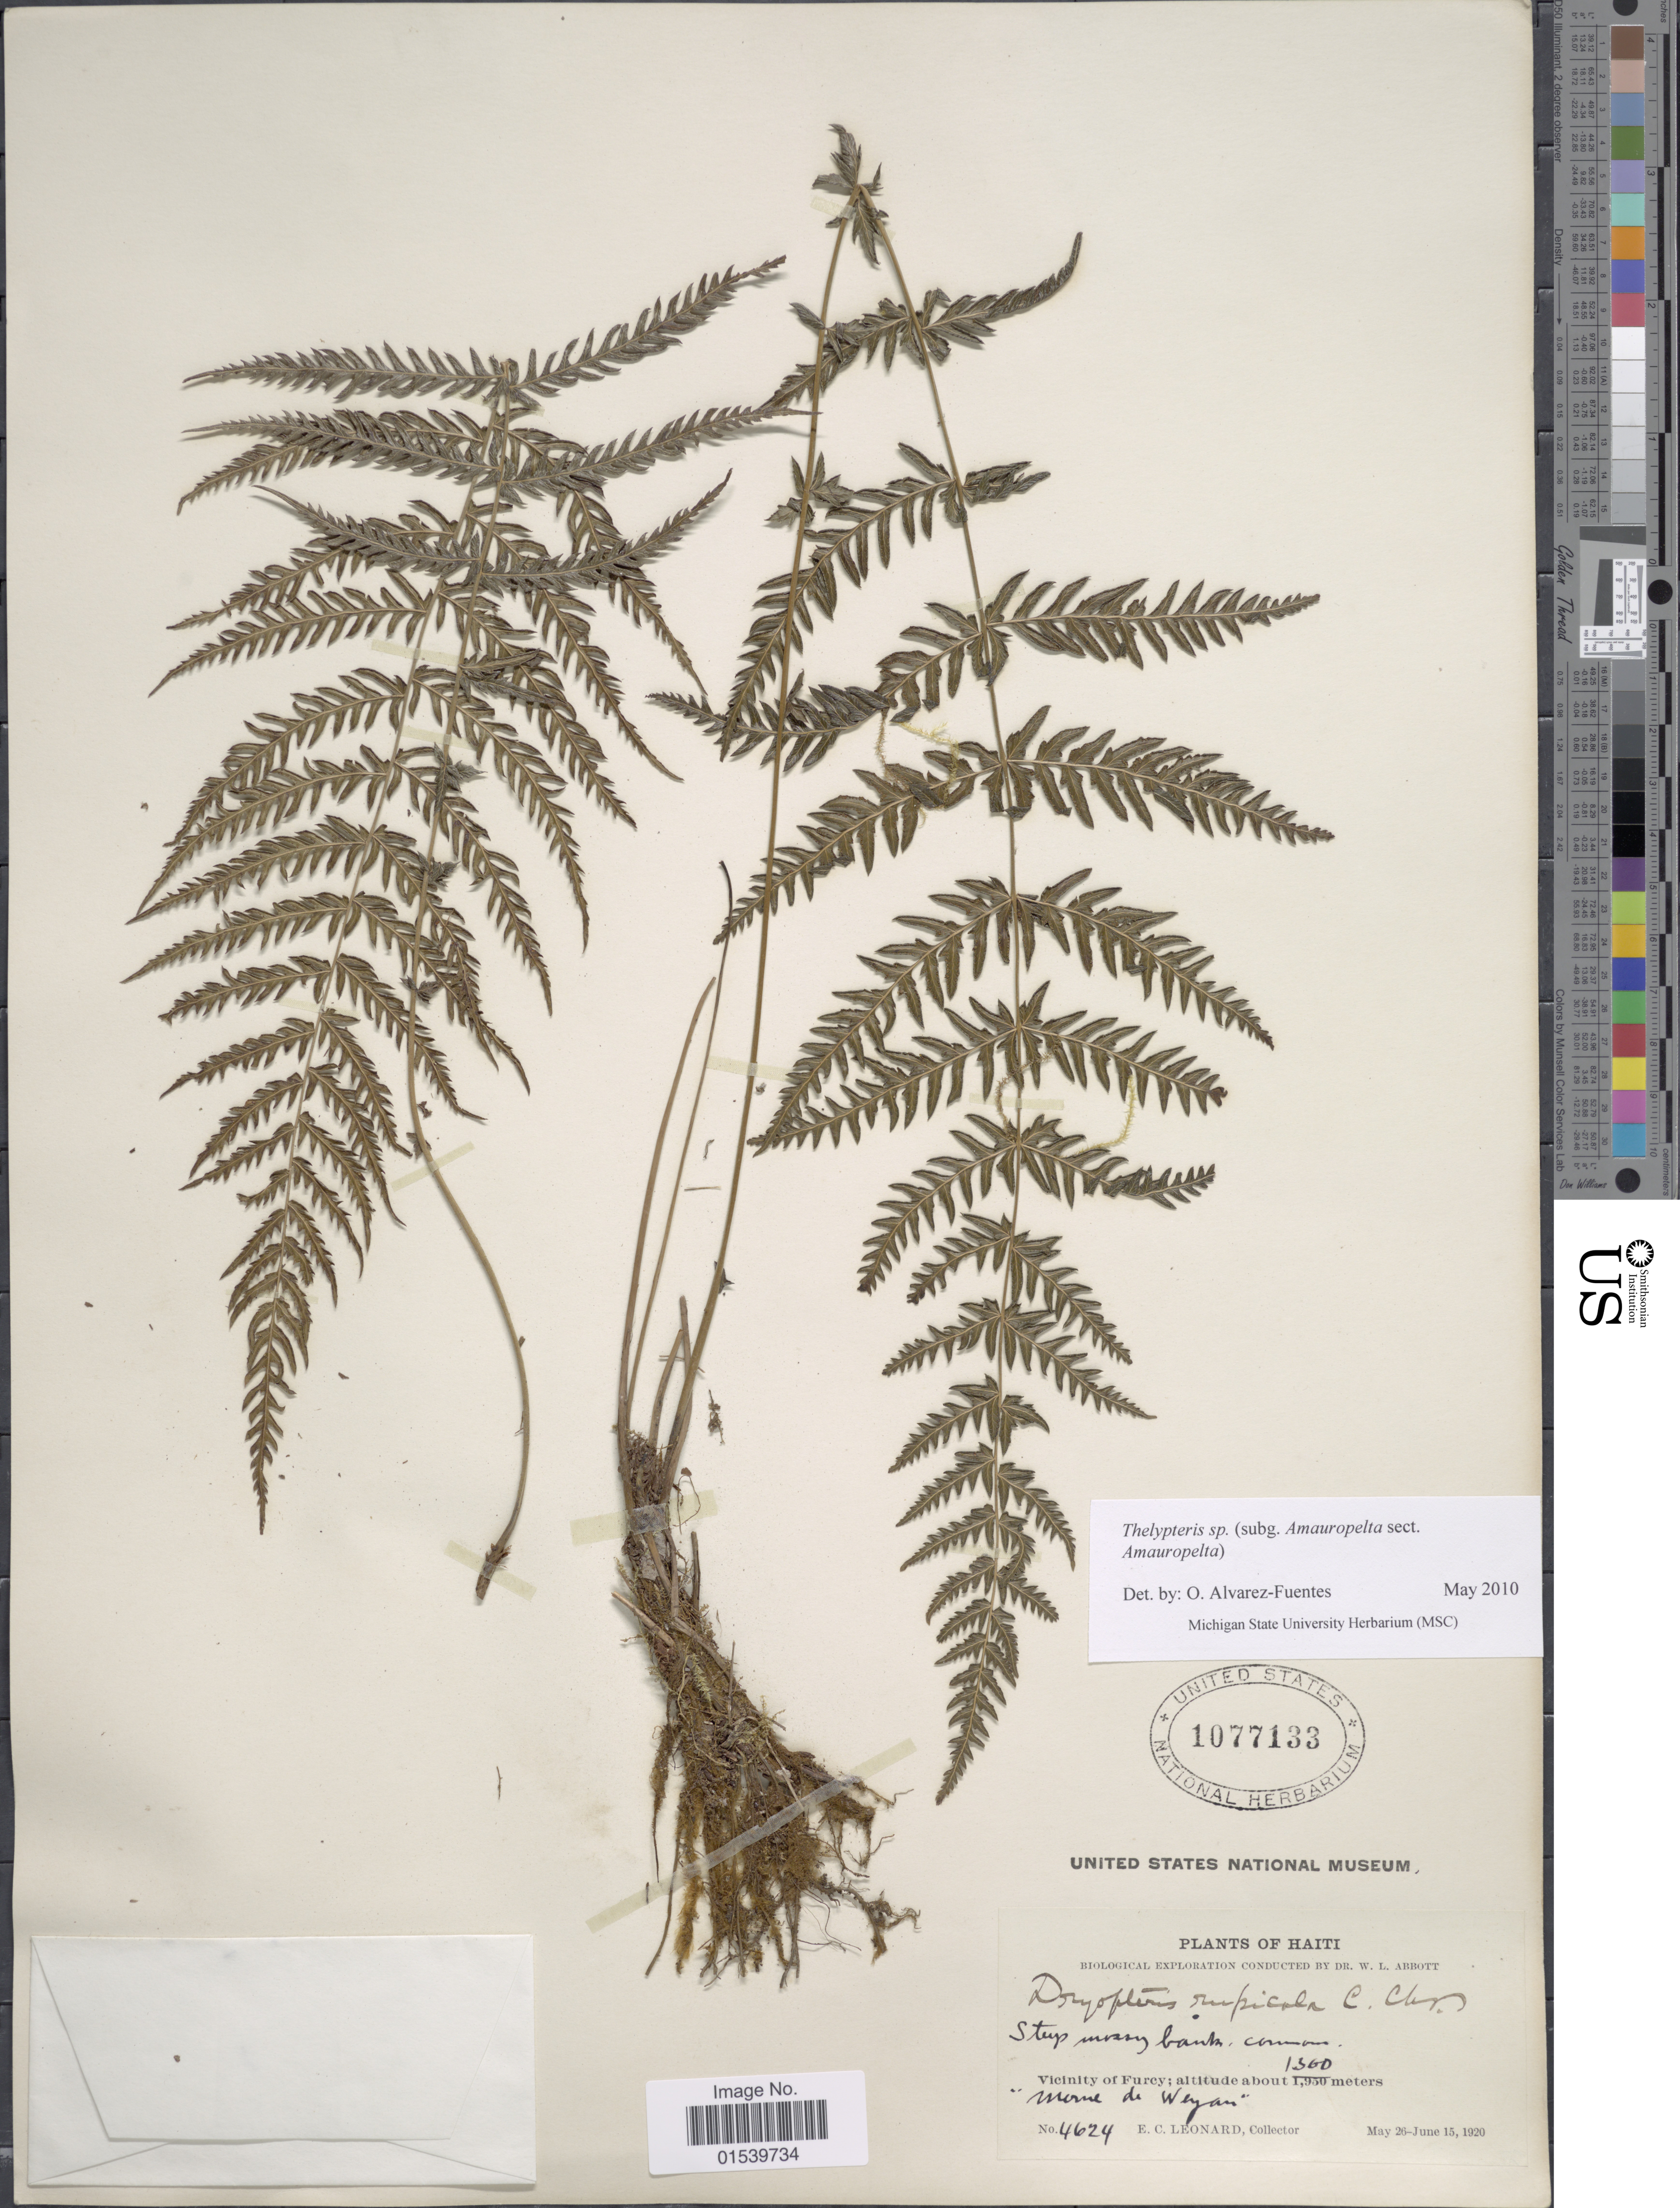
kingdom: Plantae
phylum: Tracheophyta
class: Polypodiopsida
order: Polypodiales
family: Thelypteridaceae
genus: Amauropelta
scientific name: Amauropelta sp.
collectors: E. C. Leonard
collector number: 4624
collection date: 1920-05-26/1920-06-15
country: Haiti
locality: Vicinity of Furey 'Morne de Weyan'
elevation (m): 1300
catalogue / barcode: US 1077133